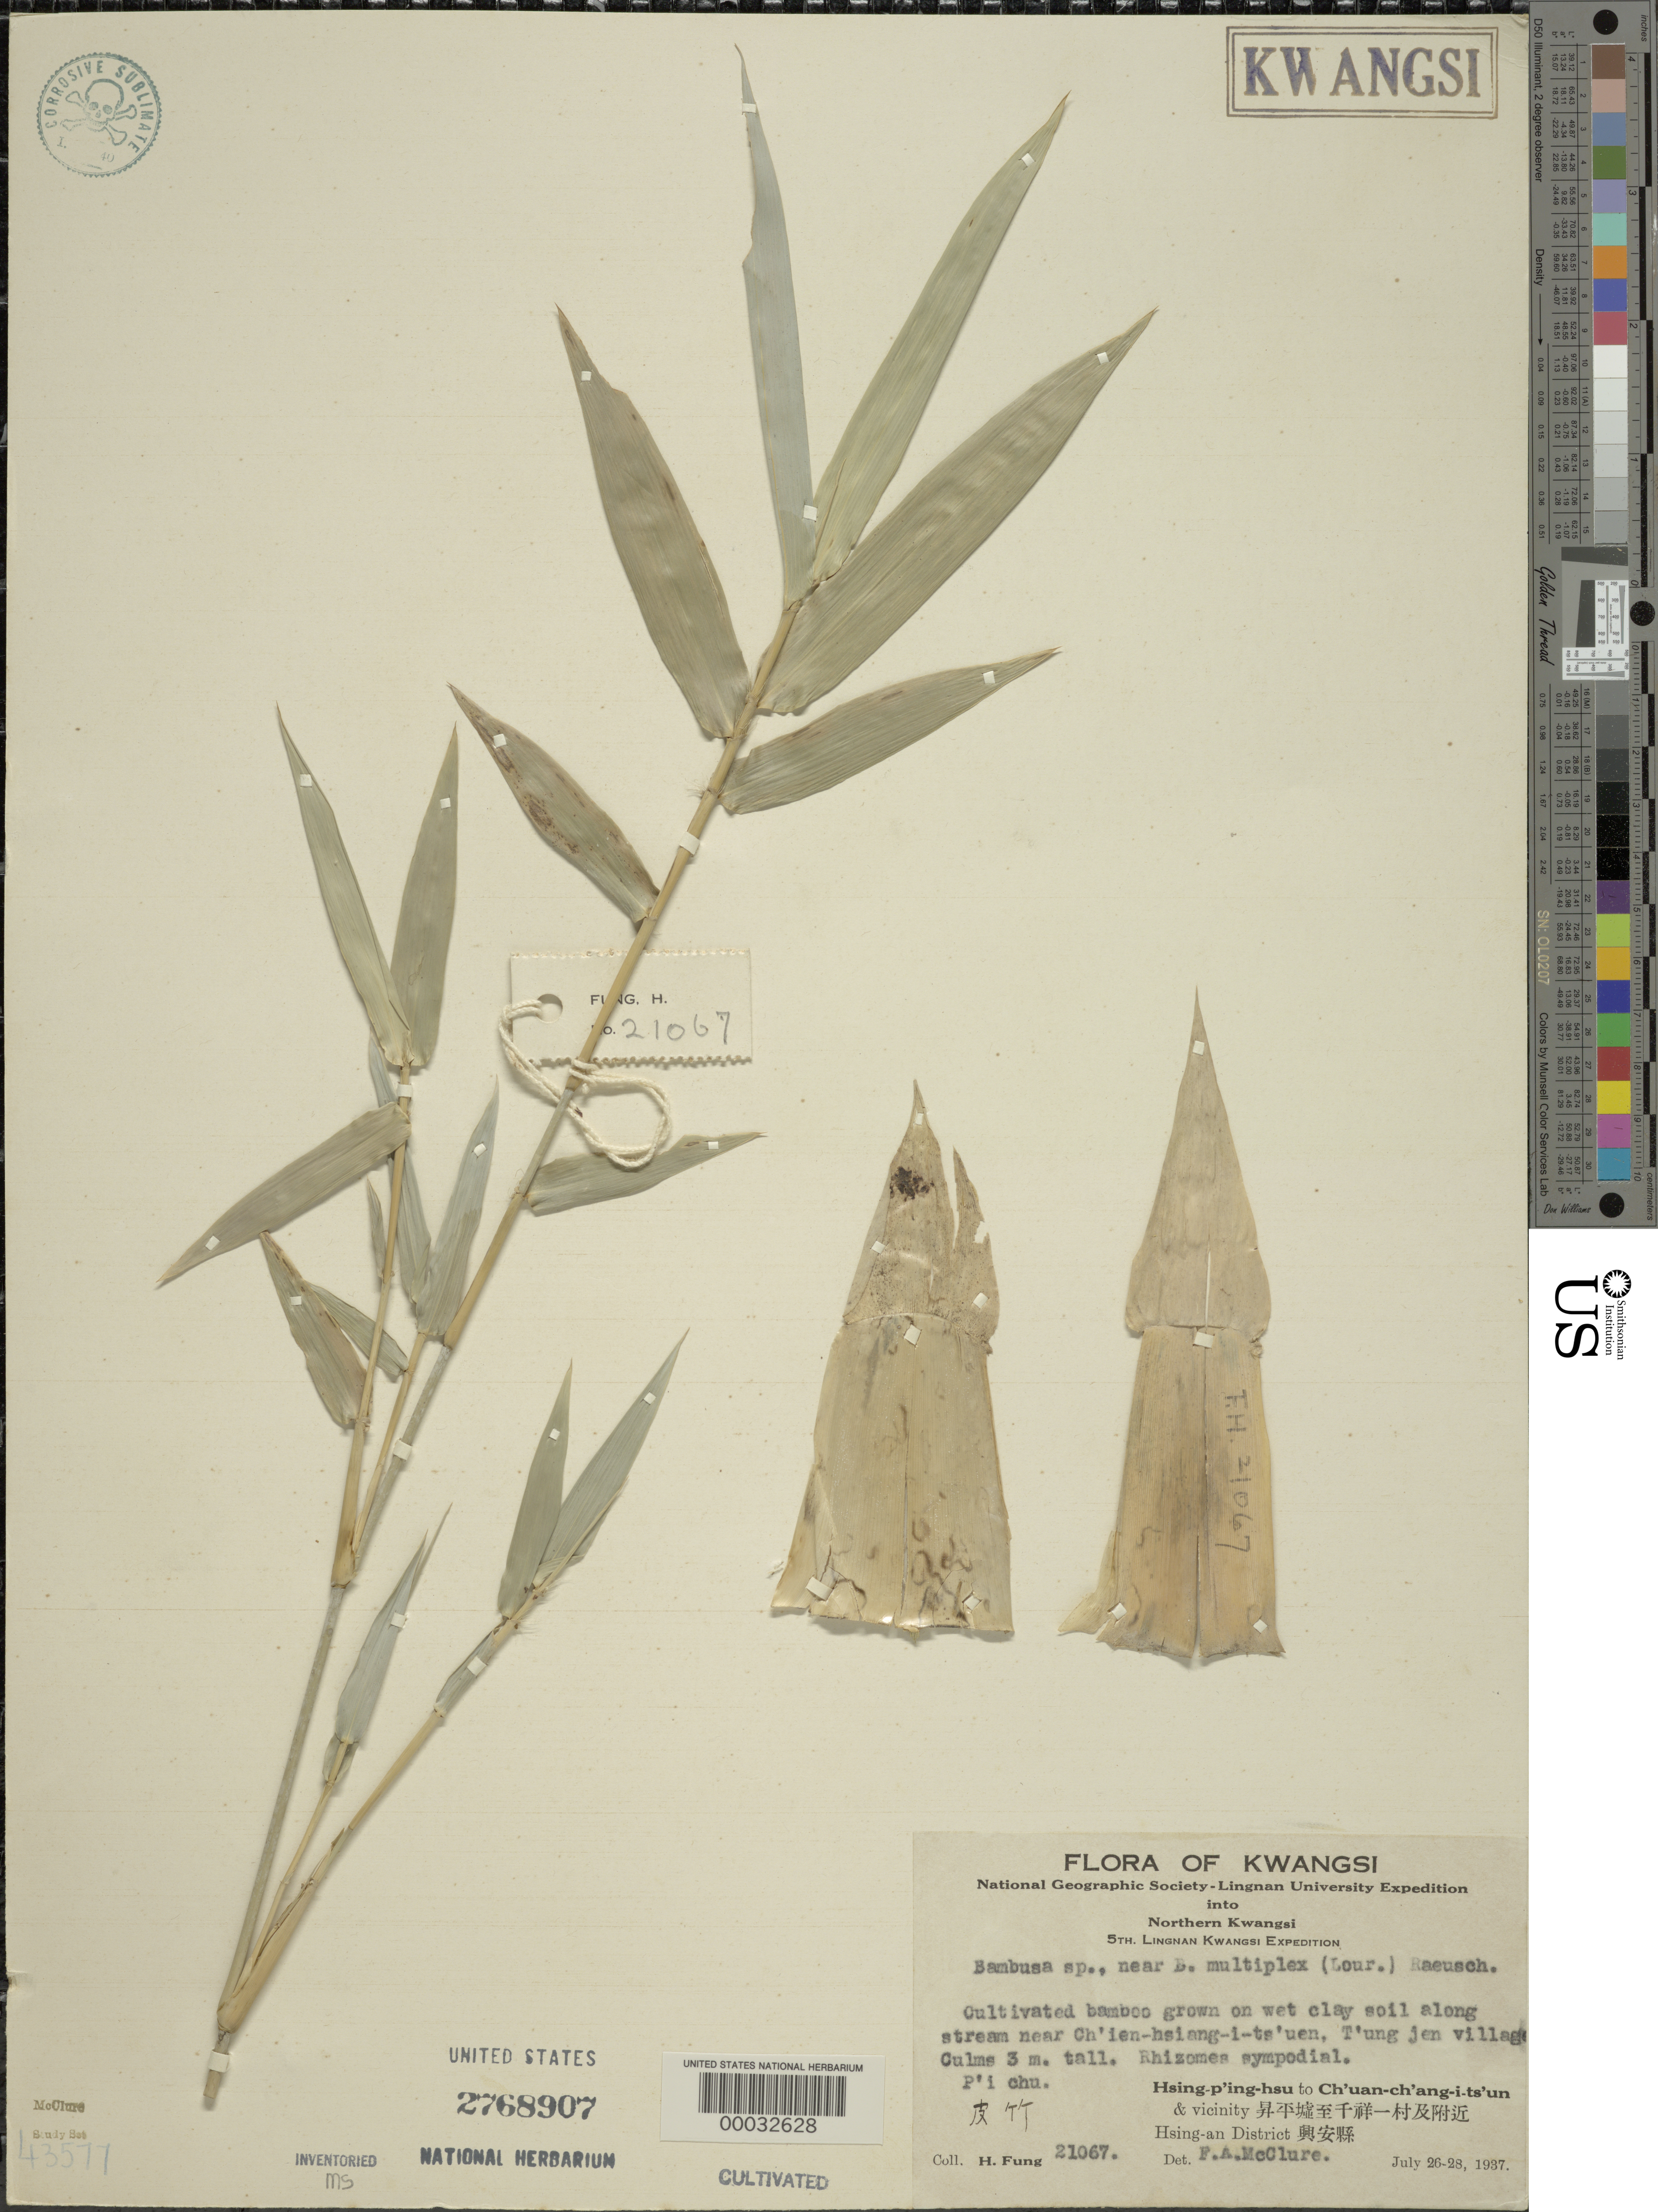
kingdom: Plantae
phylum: Tracheophyta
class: Liliopsida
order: Poales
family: Poaceae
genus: Bambusa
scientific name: Bambusa multiplex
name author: (Lour.) Raeusch. ex Schult. & Schult. f.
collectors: H. L. Fung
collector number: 21067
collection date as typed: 26 Jul 1937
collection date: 1937-07-26/1937-07-28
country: China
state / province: Jiangxi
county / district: Hsing-an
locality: Hsing-p'ing-hsu to Ch'uen-ch'ang-i-is'un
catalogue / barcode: US 2768907